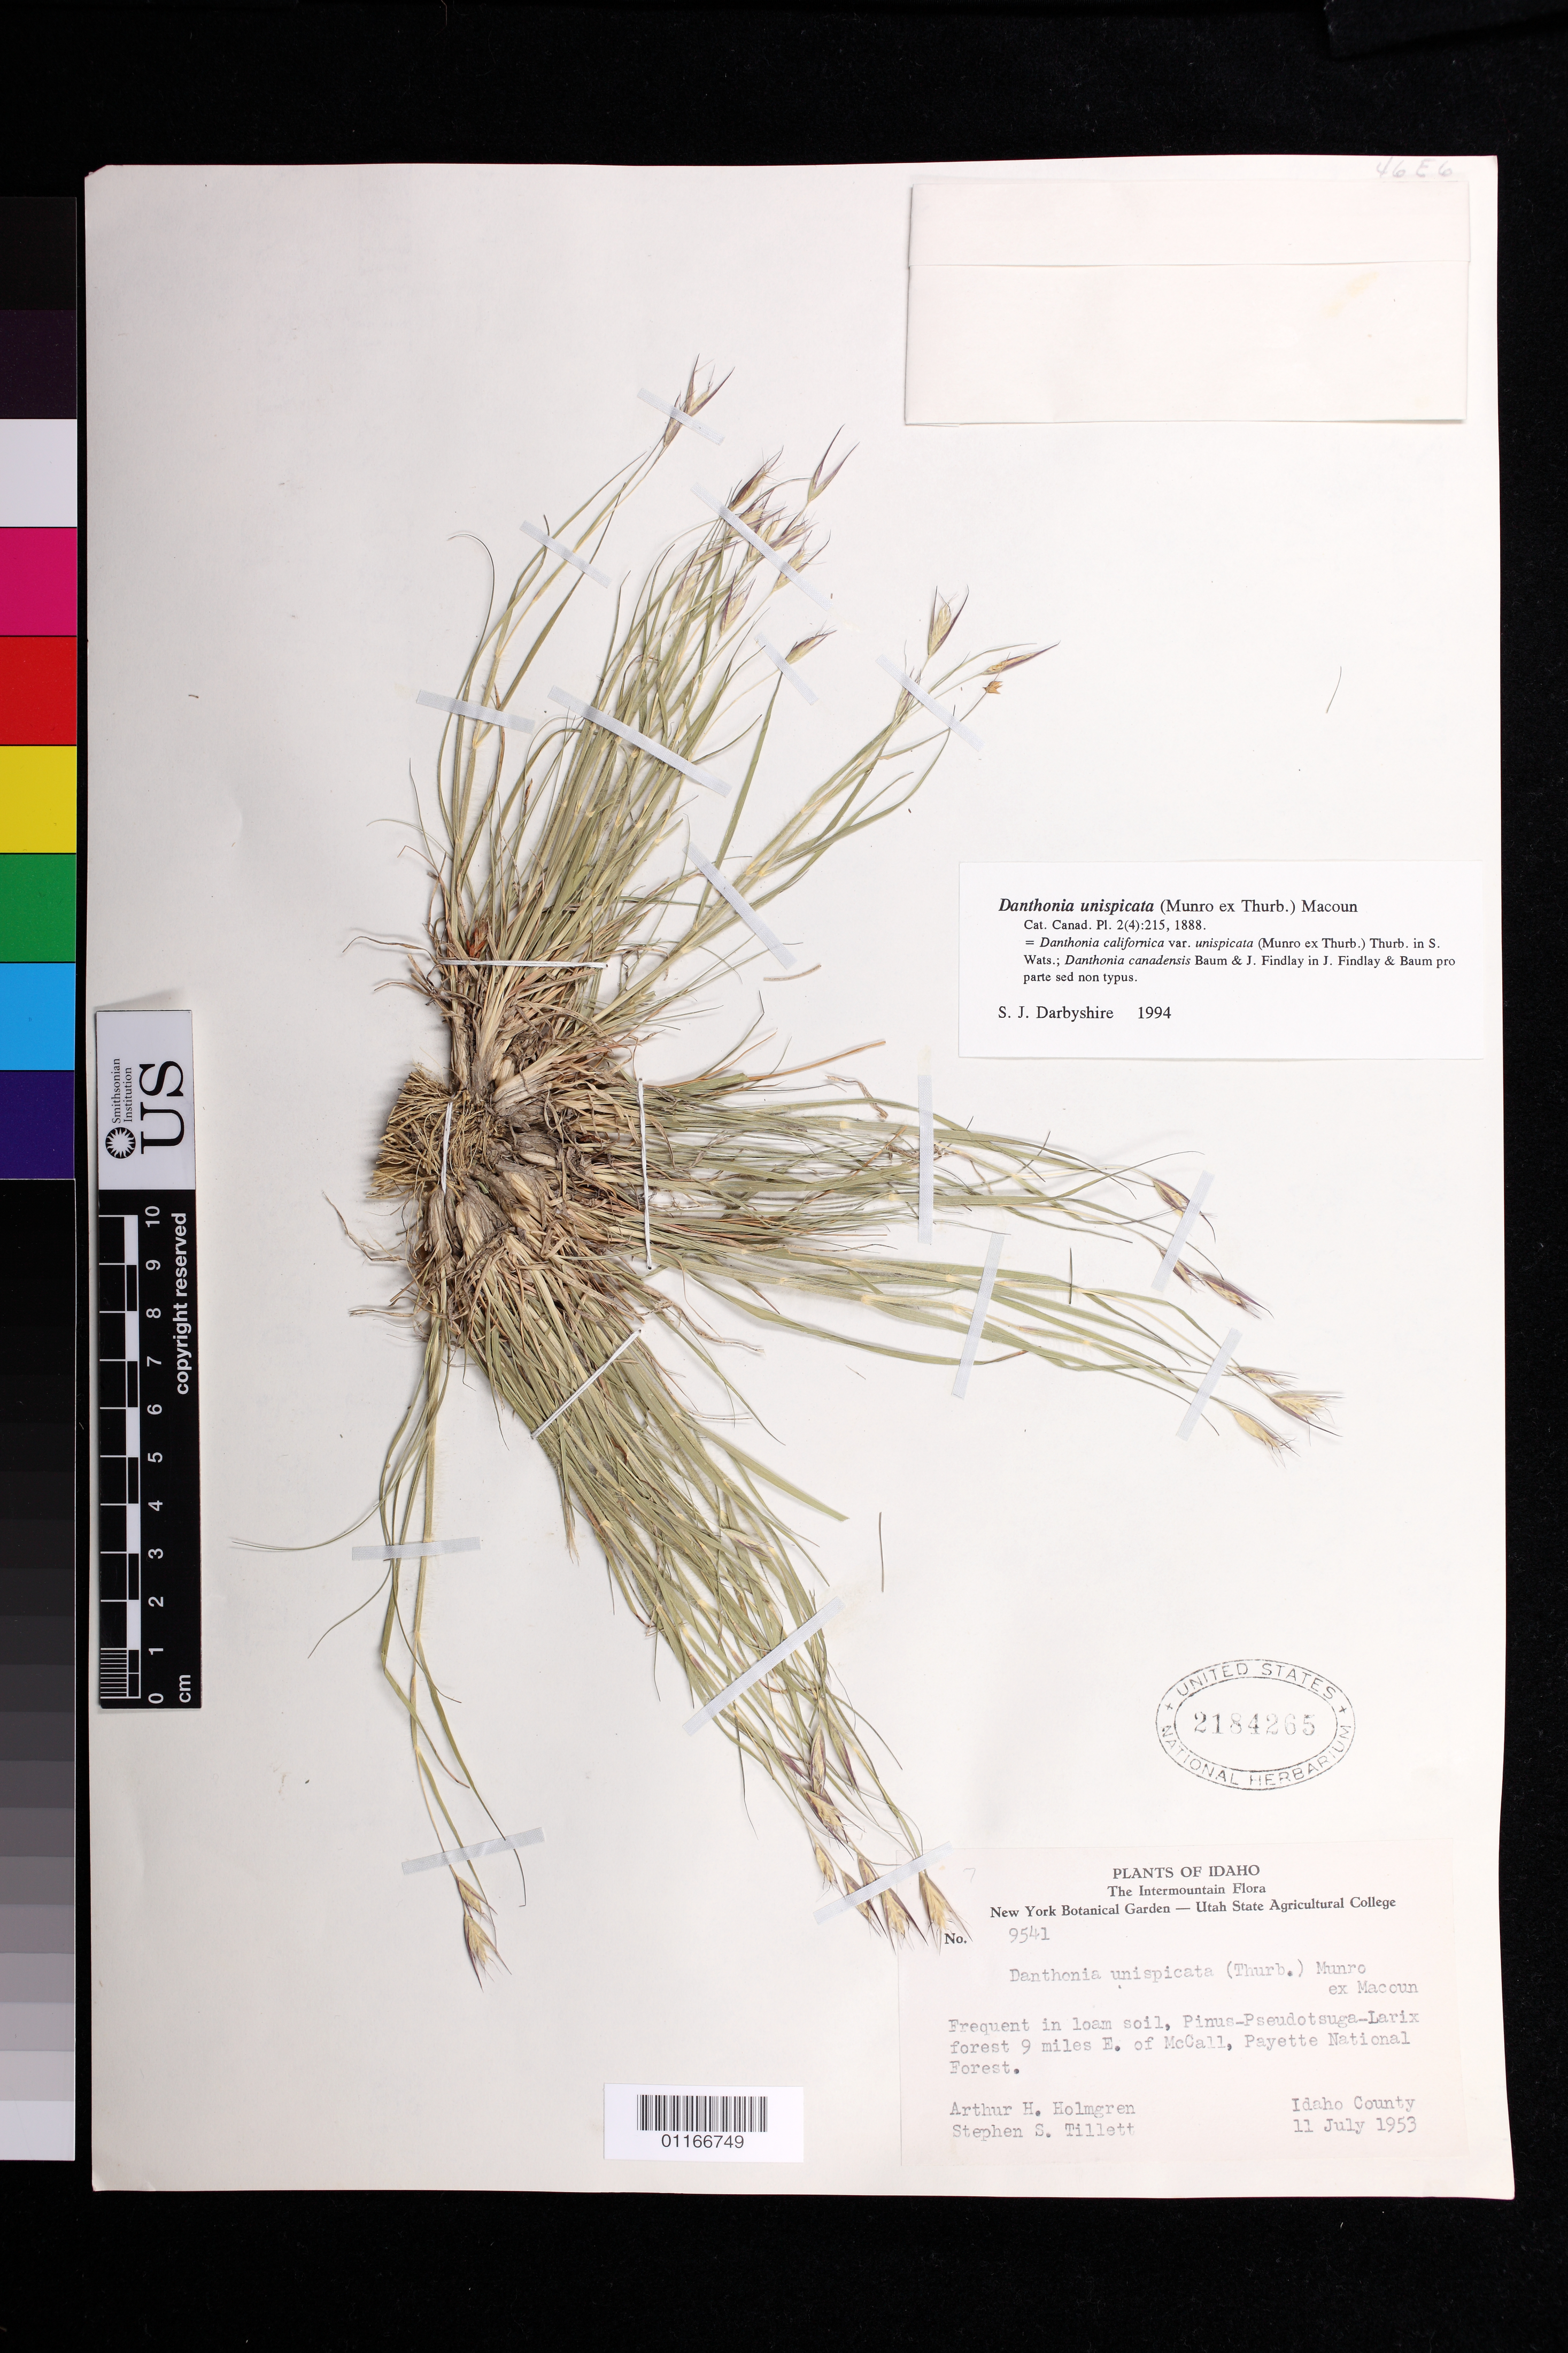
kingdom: Plantae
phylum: Tracheophyta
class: Liliopsida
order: Poales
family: Poaceae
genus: Danthonia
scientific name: Danthonia unispicata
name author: (Thurb.) Munro ex Macoun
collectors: A. H. Holmgren & S. S. Tillett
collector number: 9541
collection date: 1953-07-11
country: United States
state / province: Idaho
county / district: Payette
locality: Pinus-Pseudotsuga-Larix forest 9 miles east of McCall, Payette National Forest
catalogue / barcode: US 2184265